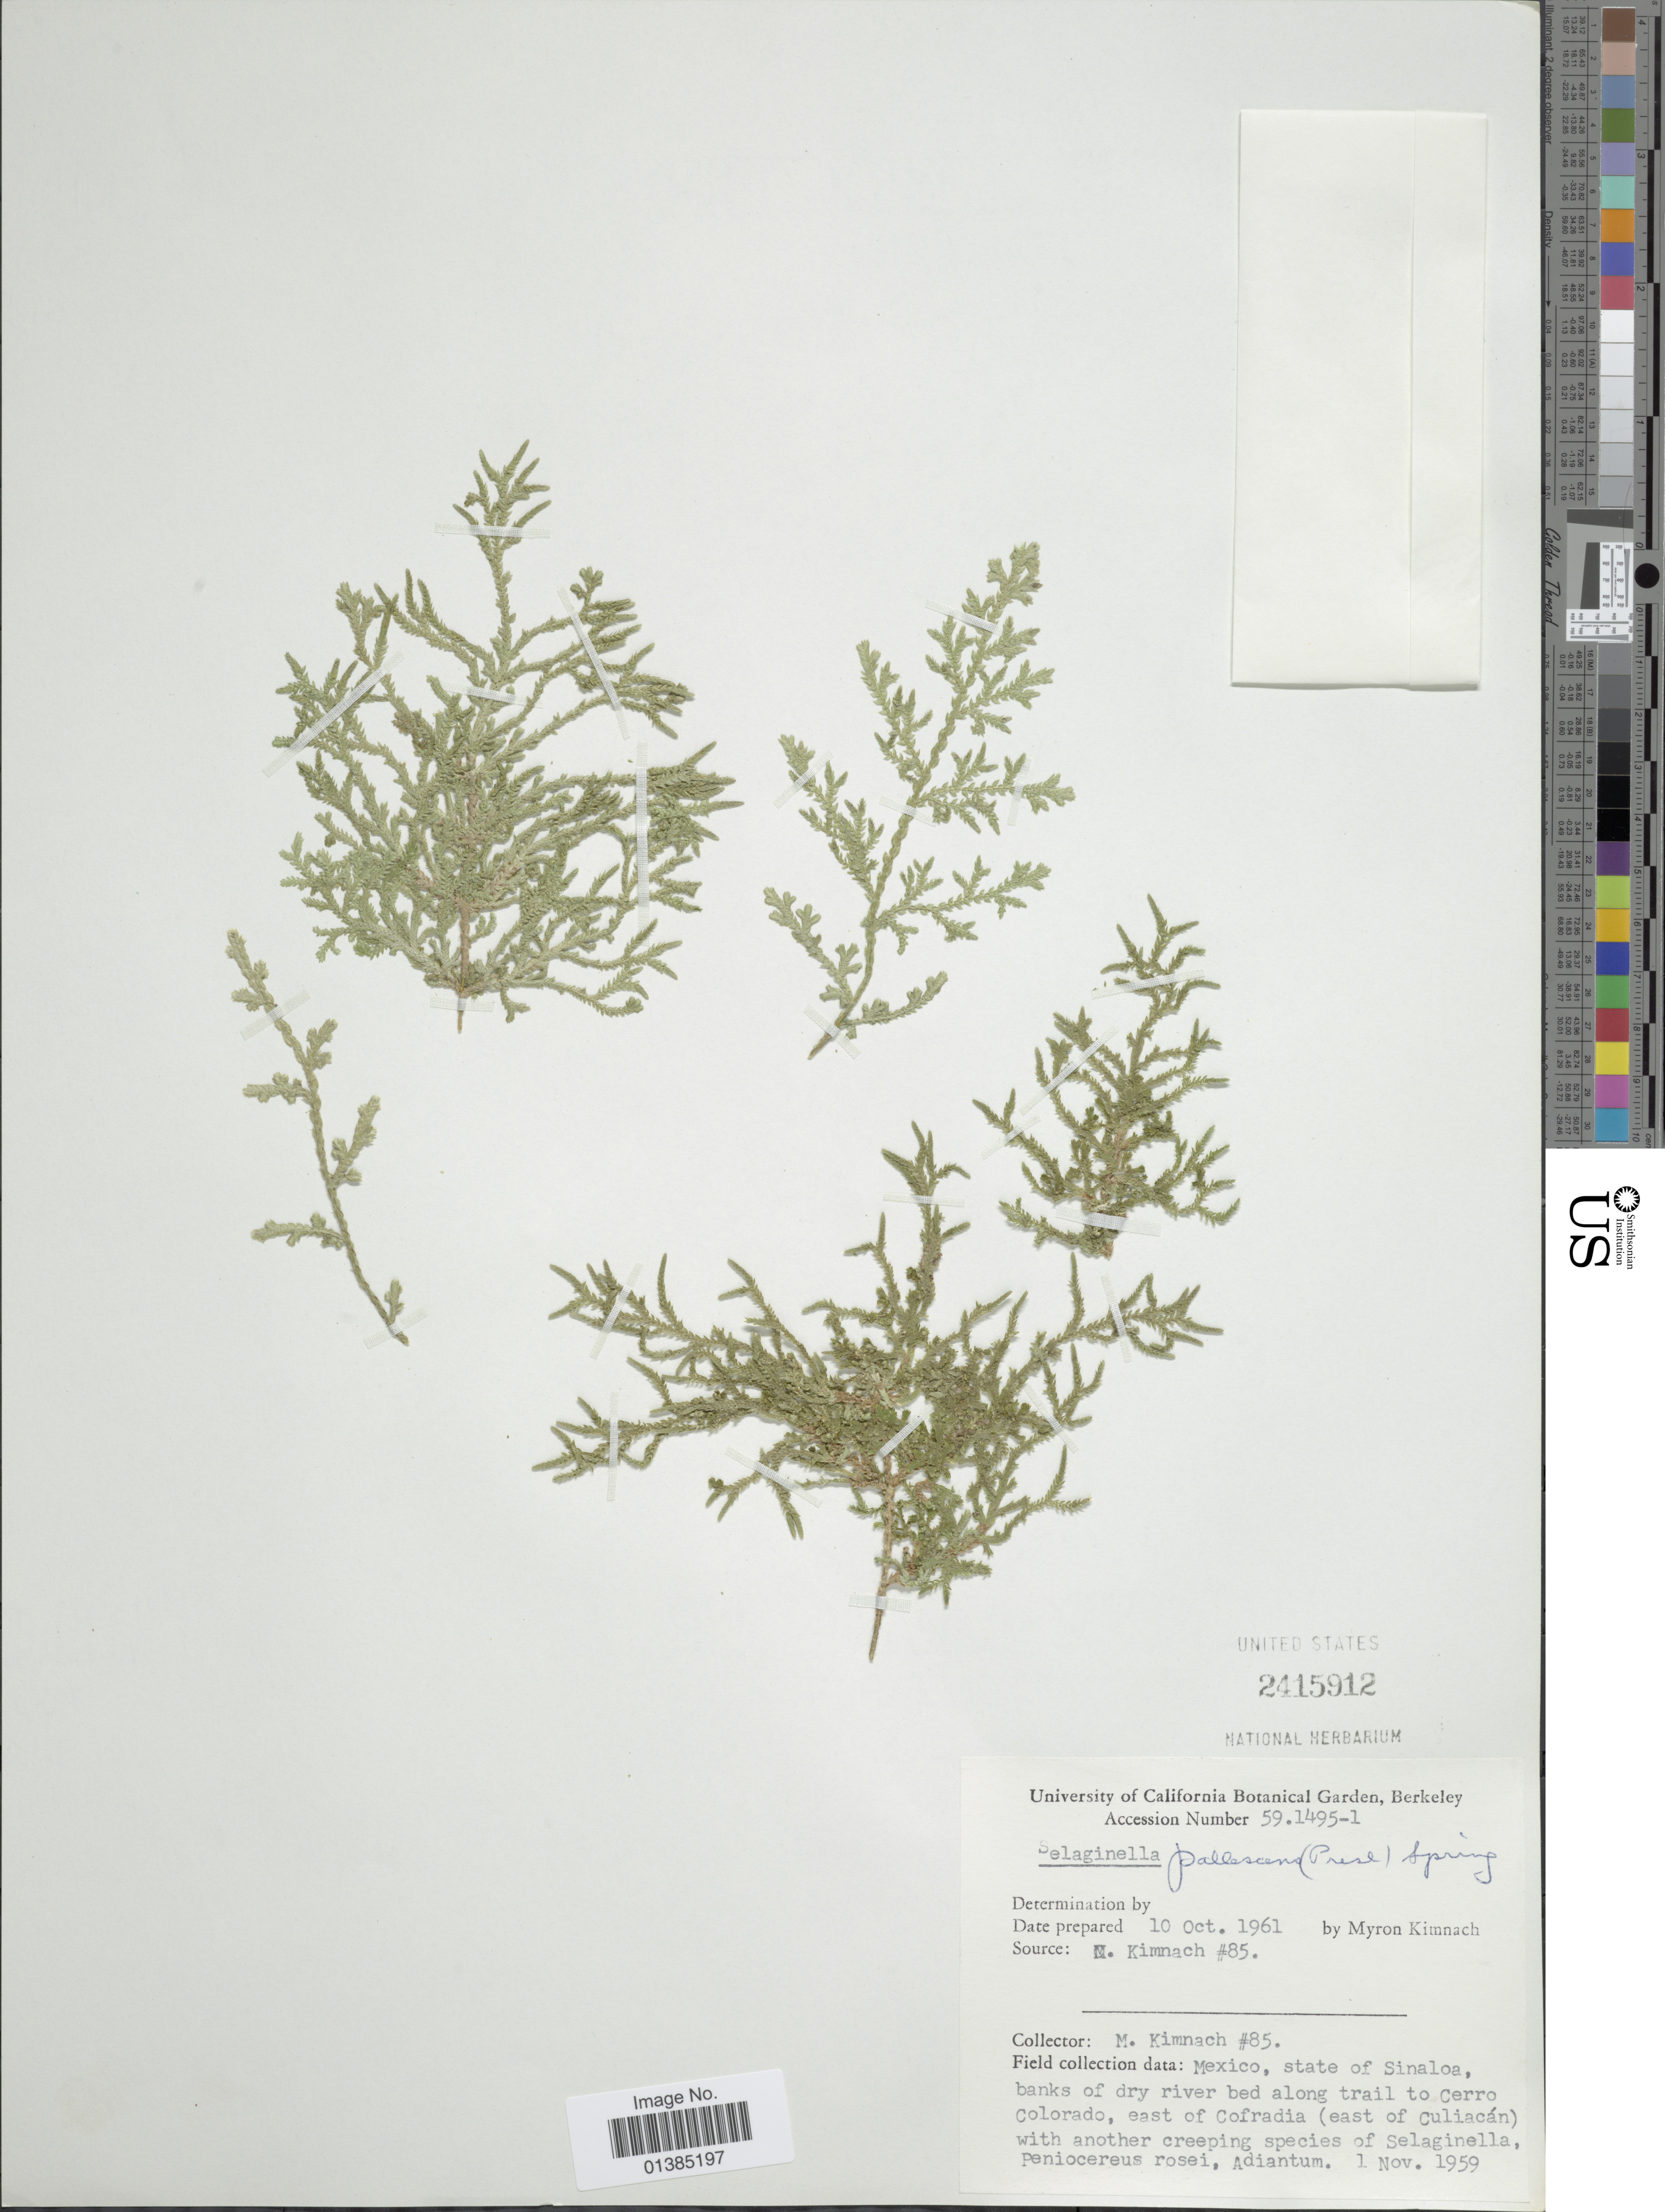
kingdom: Plantae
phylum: Tracheophyta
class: Lycopodiopsida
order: Selaginellales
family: Selaginellaceae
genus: Selaginella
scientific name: Selaginella pallescens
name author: (C. Presl) Spring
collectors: M. W. Kimnach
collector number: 85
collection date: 1959-11-01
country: Mexico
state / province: Sinaloa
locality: Banks of dry river bed along trail to Cerro Colorado, east of Cofradia (east of Culiacán).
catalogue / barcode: US 2415912